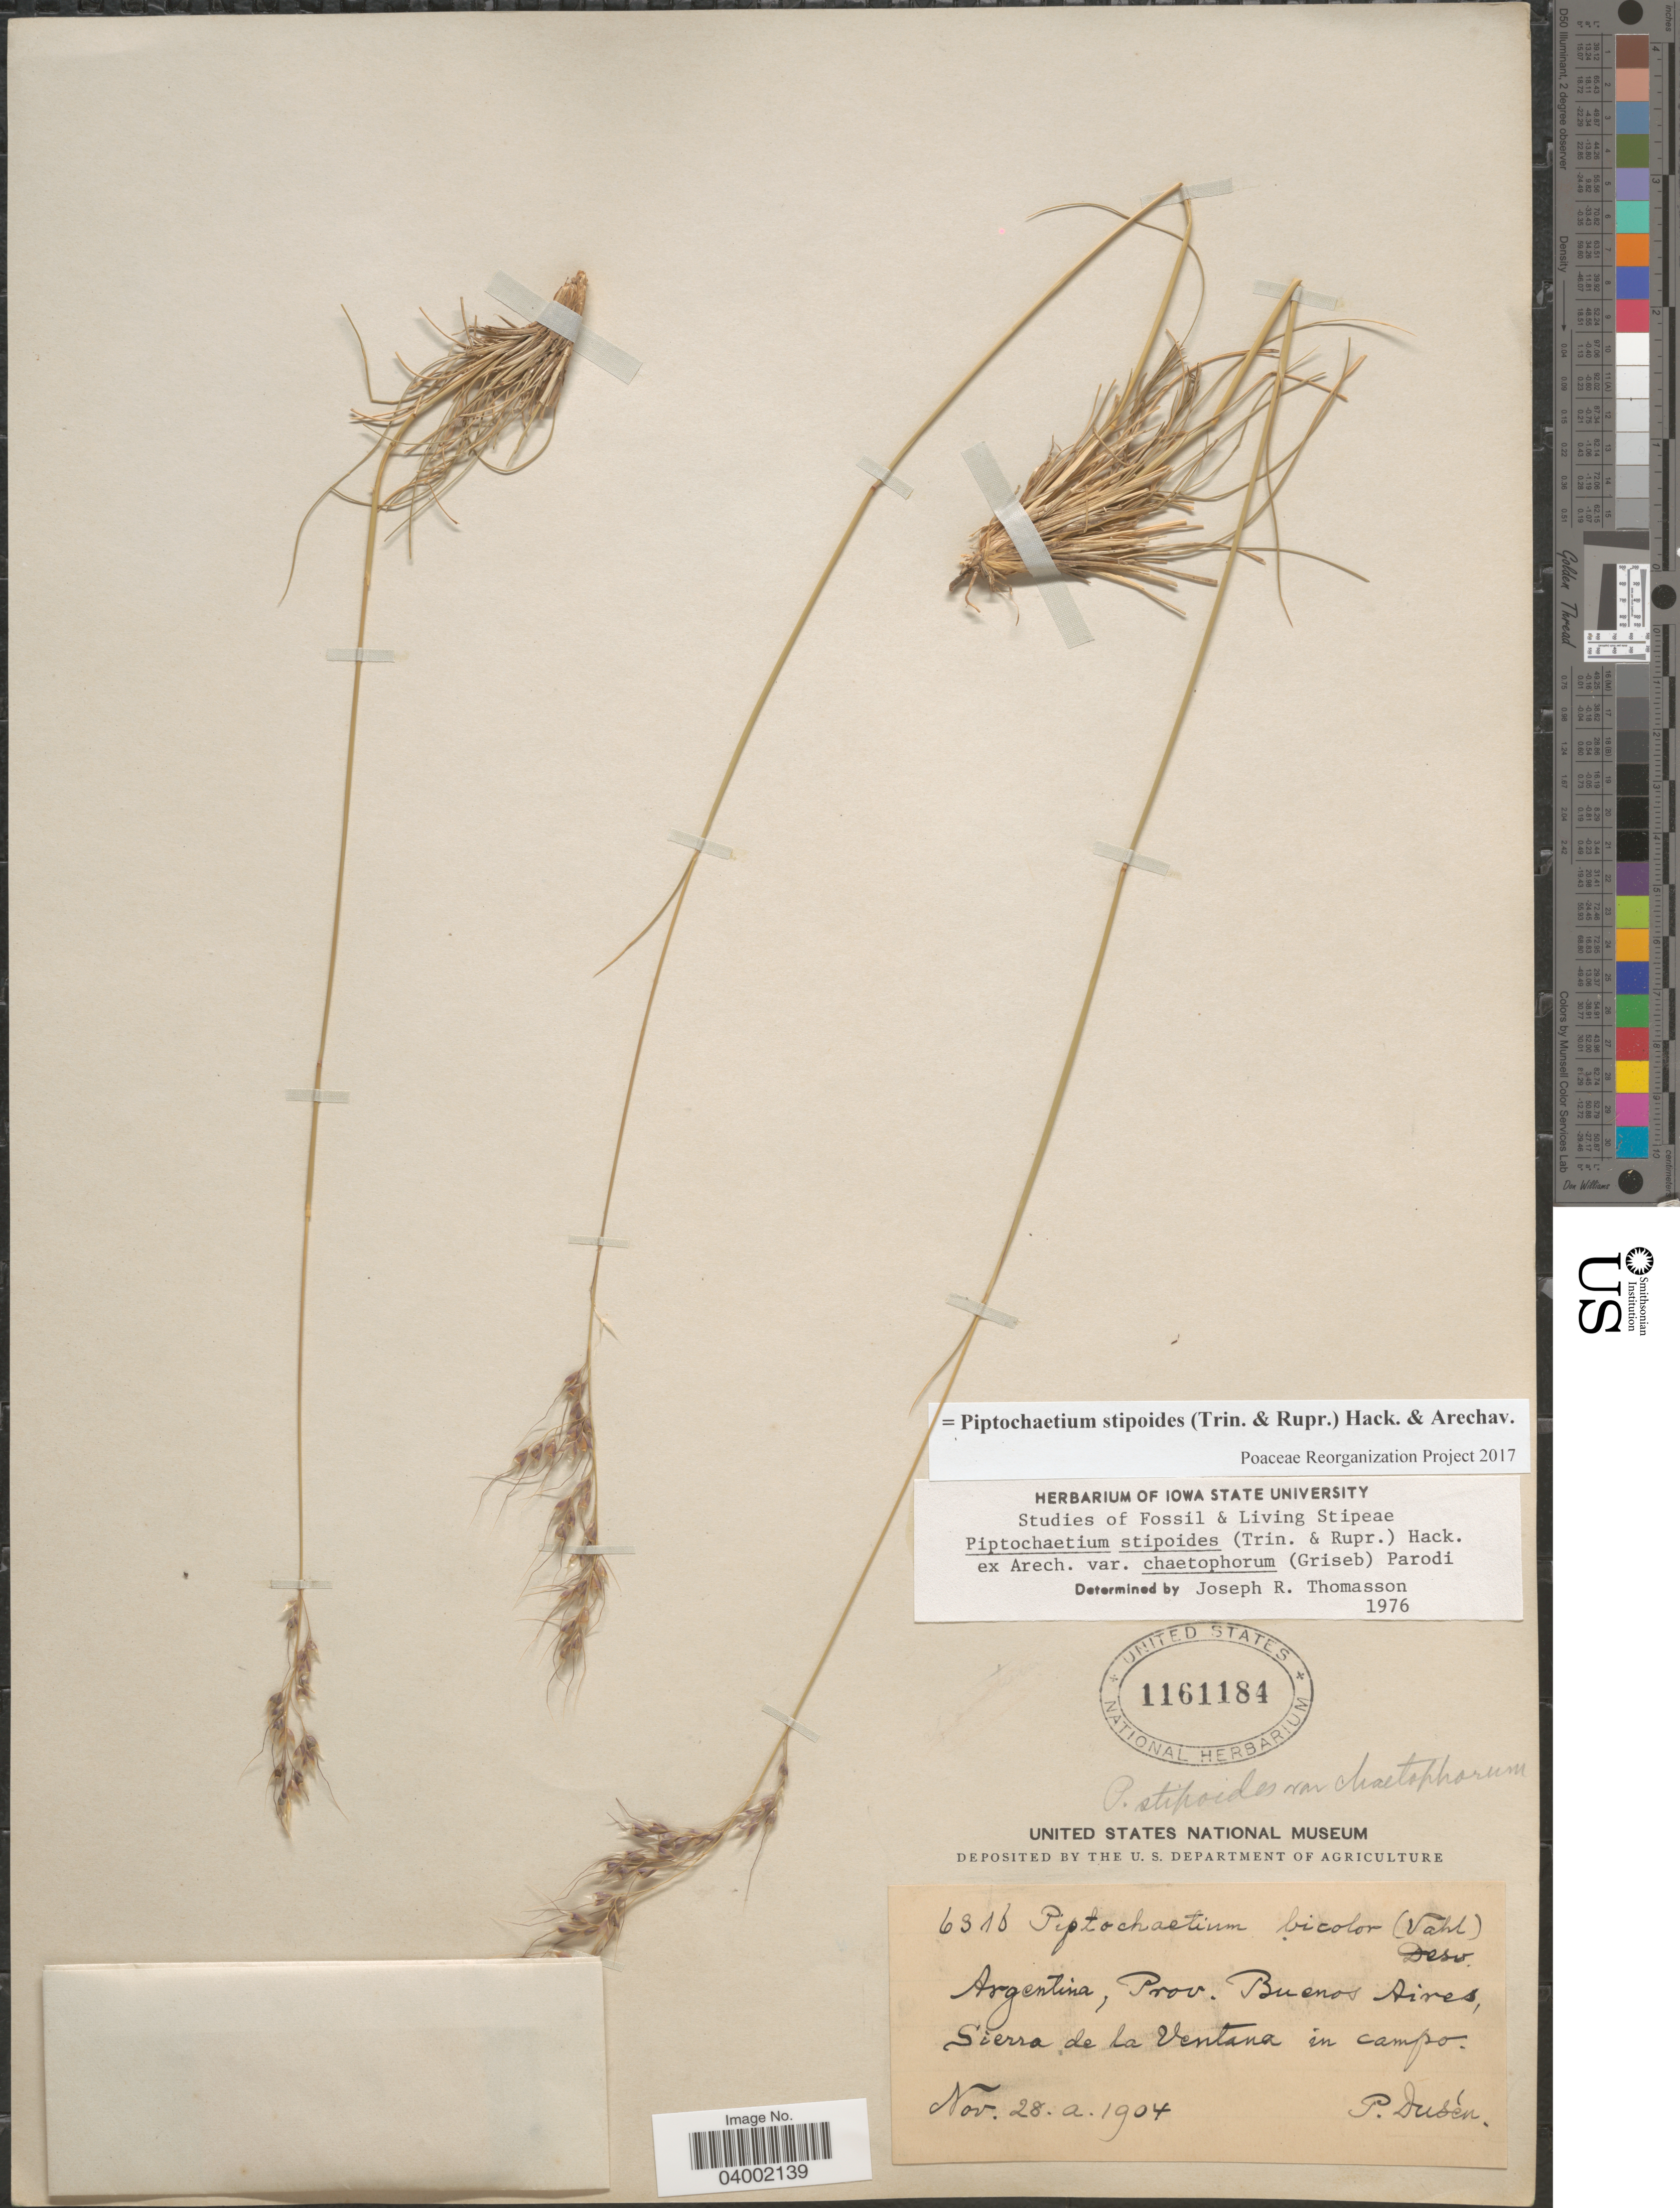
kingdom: Plantae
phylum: Tracheophyta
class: Liliopsida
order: Poales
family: Poaceae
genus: Piptochaetium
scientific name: Piptochaetium stipoides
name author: (Trin. & Rupr.) Hack. & Arechav.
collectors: P. Dusén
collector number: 6316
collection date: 1904-11-28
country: Argentina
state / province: Buenos Aires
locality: Sierra de la Ventana in campo.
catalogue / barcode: US 1161184